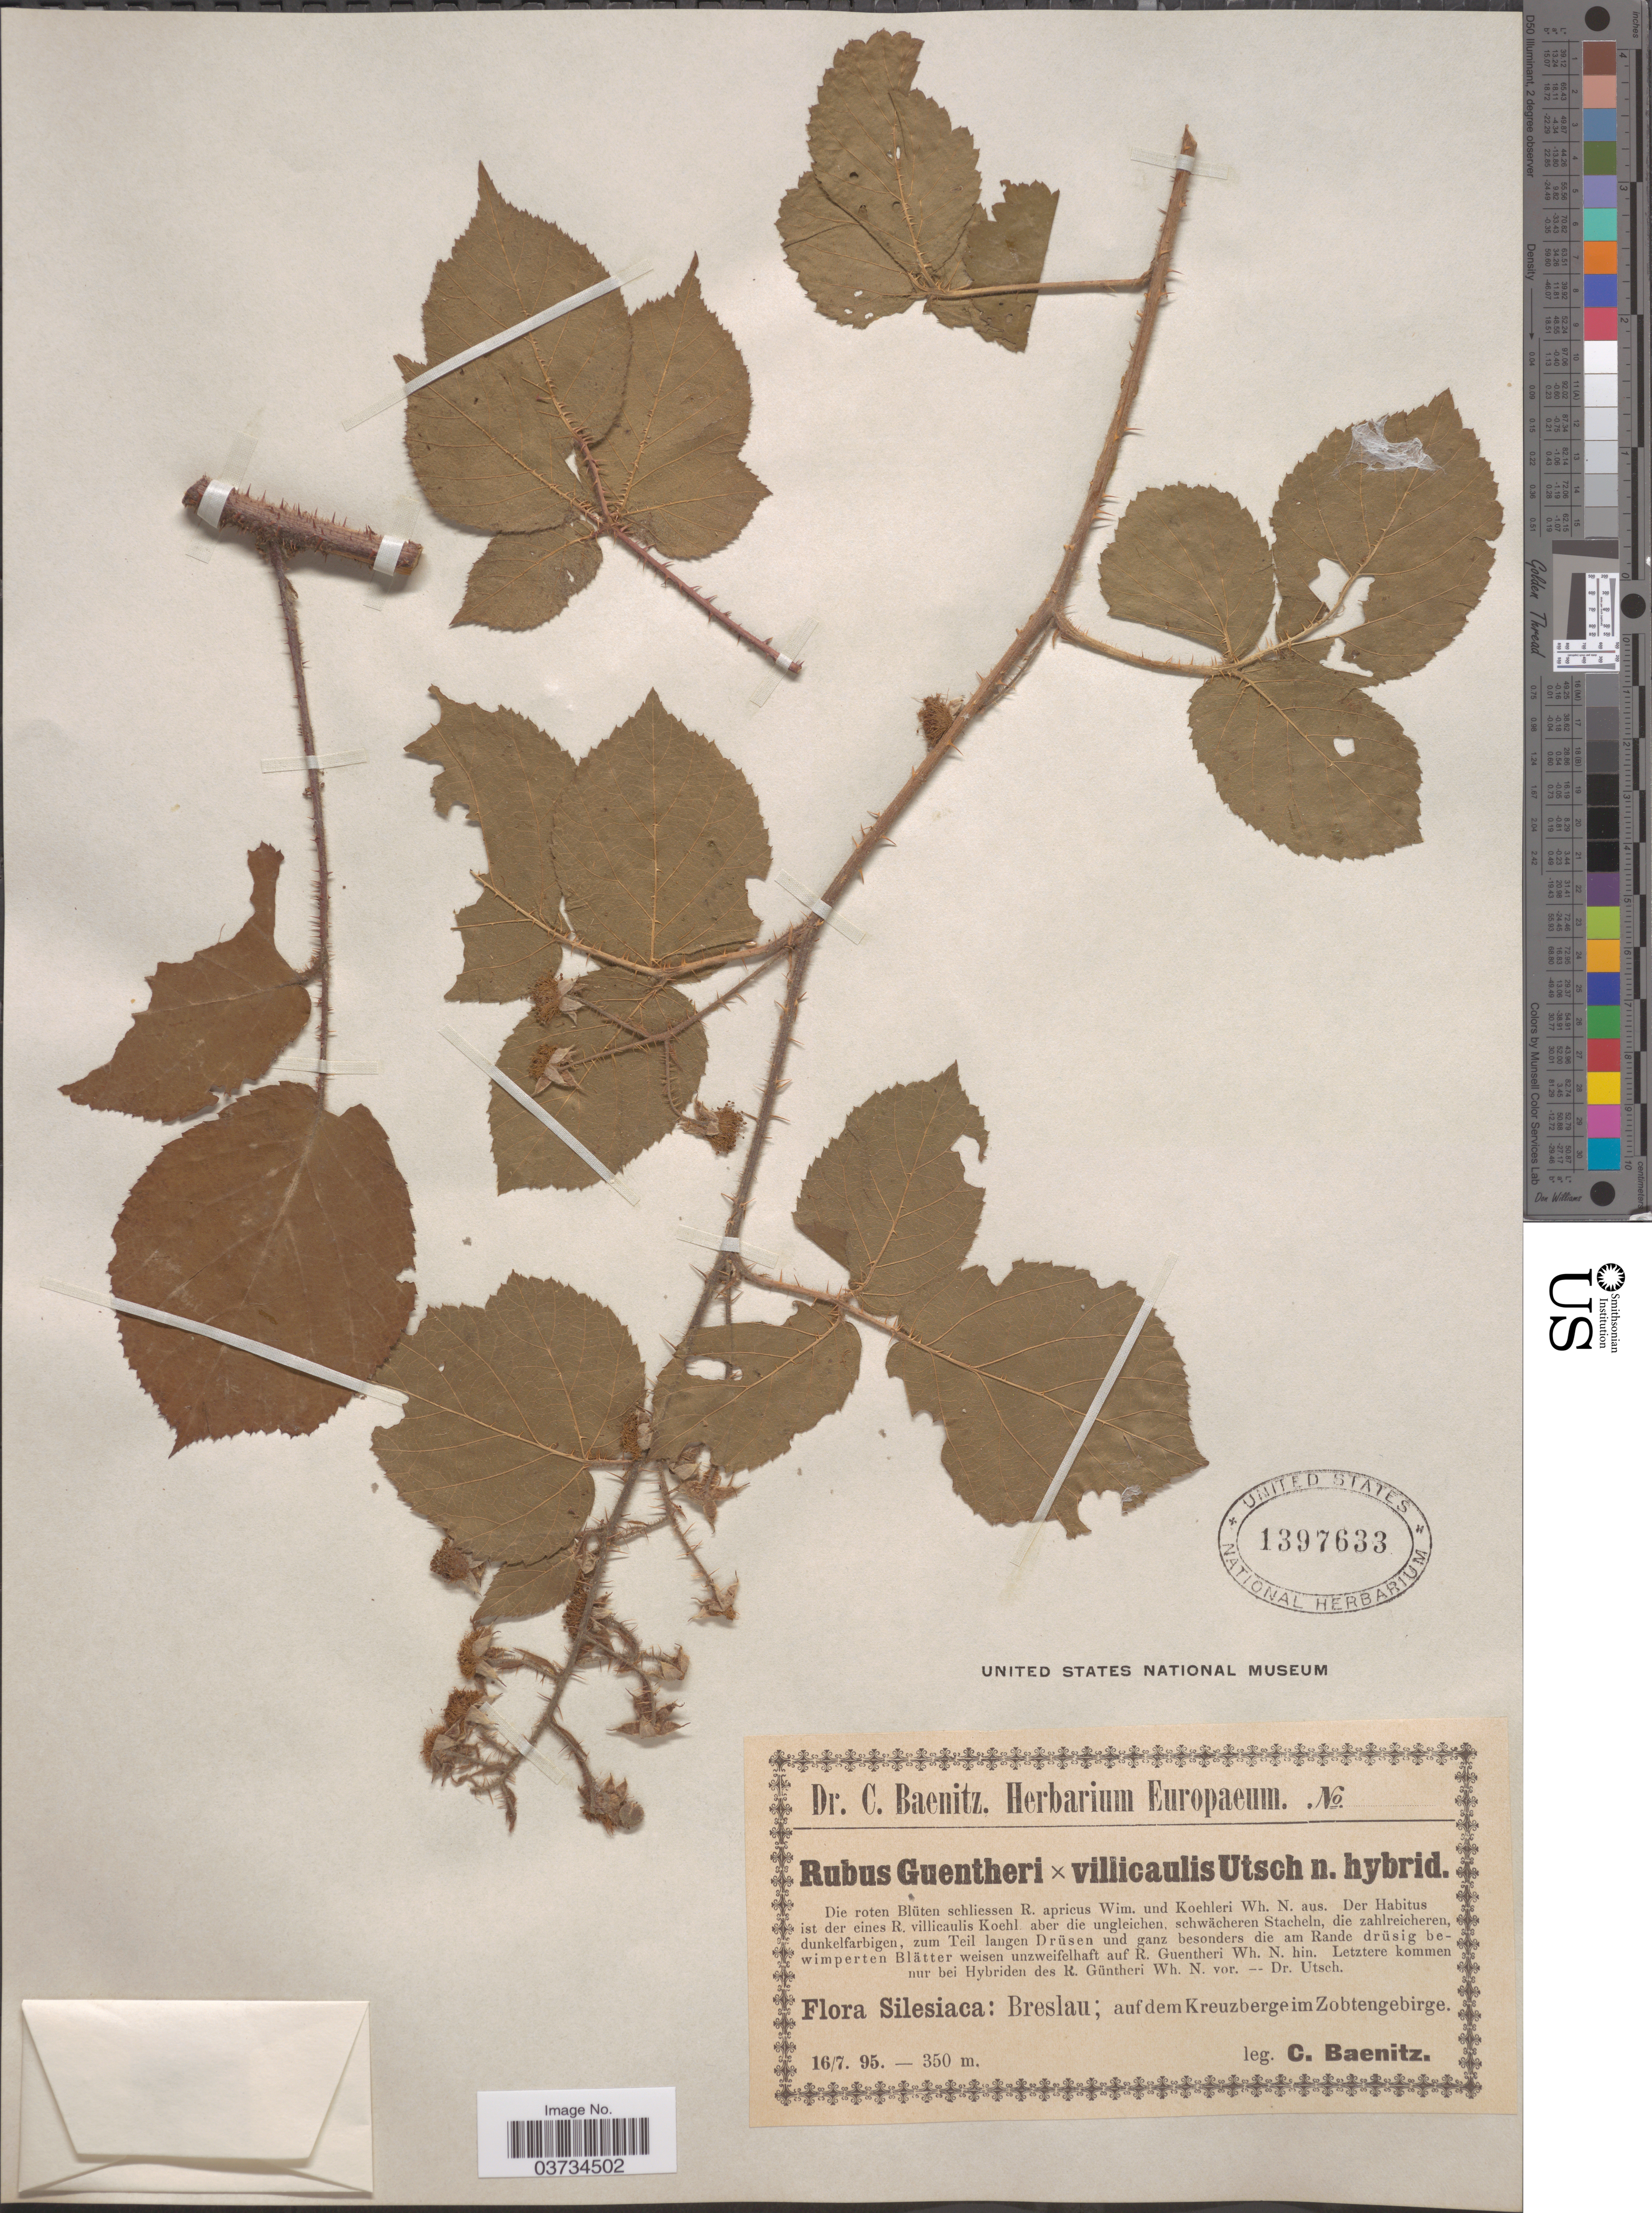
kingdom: Plantae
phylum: Tracheophyta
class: Magnoliopsida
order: Rosales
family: Rosaceae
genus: Rubus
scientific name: Rubus guntheri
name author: Weihe & Nees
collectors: C. G. Baenitz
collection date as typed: Transcribed d/m/y: 16/7/95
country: Poland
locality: Silesiaca: Breslau; auf dem Kreuzberge im Zobtengebirge.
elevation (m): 350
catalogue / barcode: US 1397633